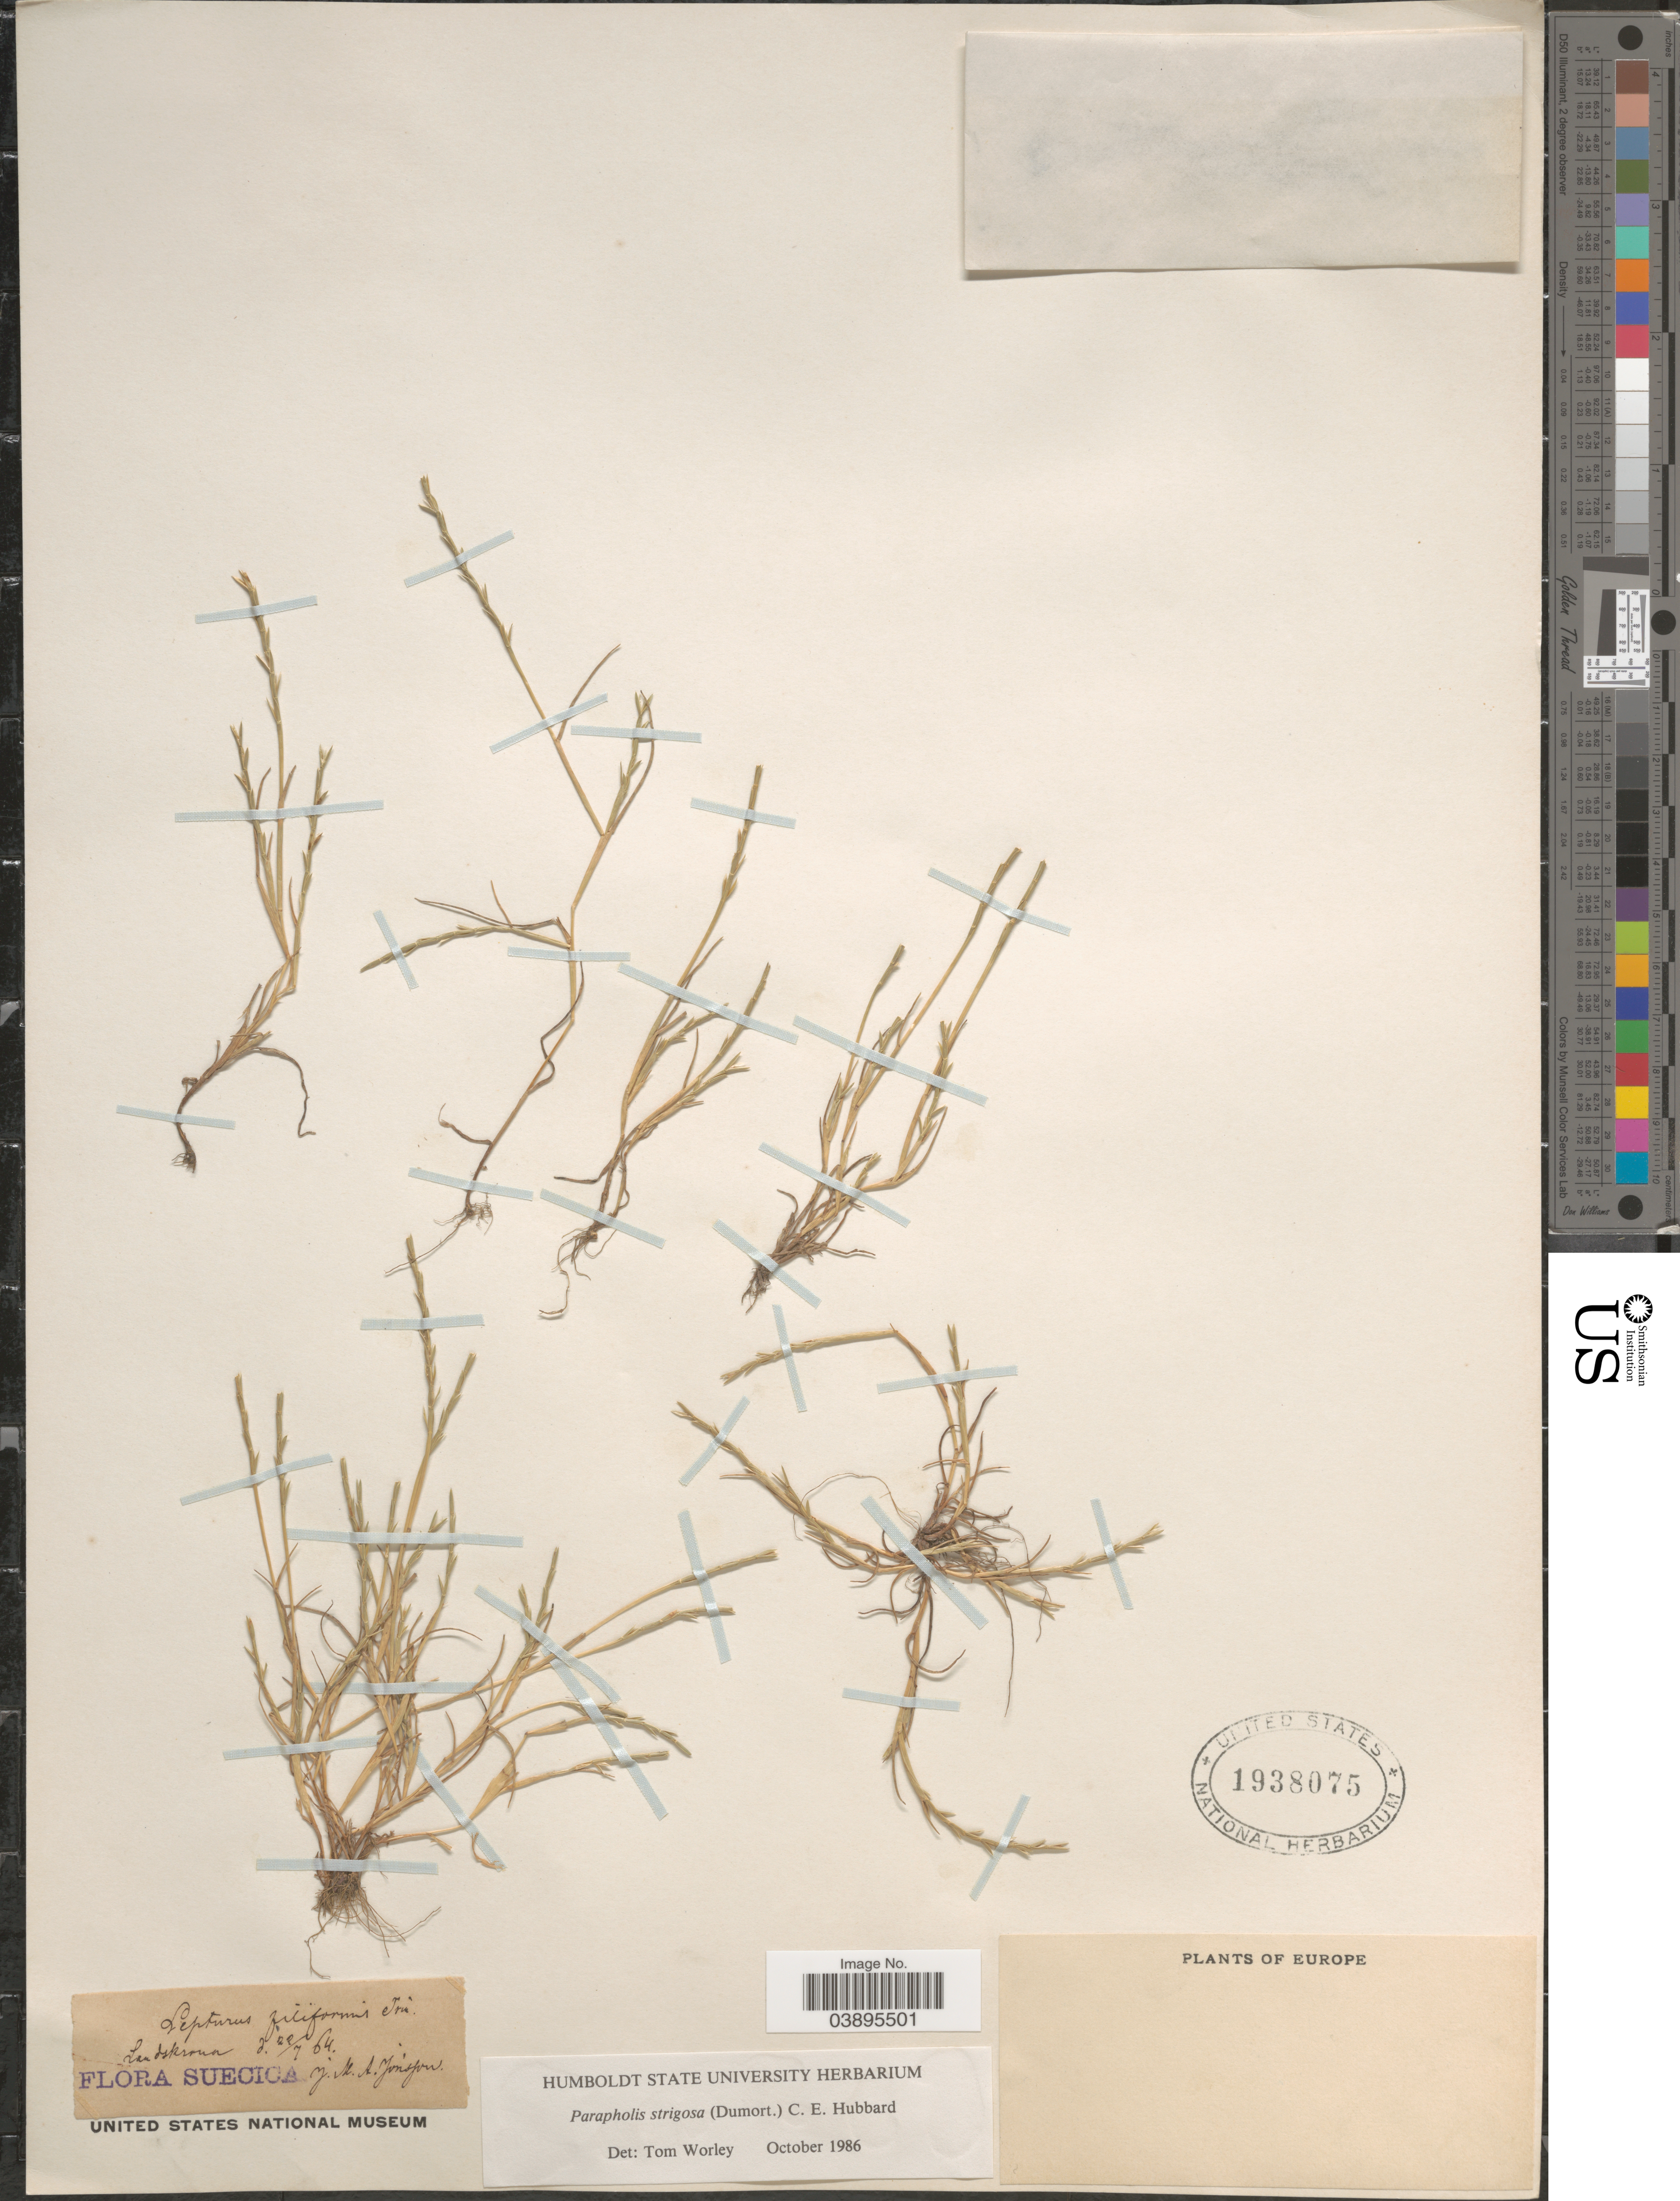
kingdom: Plantae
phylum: Tracheophyta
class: Liliopsida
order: Poales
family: Poaceae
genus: Parapholis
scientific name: Parapholis strigosa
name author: (Dumort.) C.E. Hubb.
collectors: J. Jónsson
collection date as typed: Transcribed d/m/y: 22/7/64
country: Sweden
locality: Landskrona. Suecica.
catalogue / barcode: US 1938075